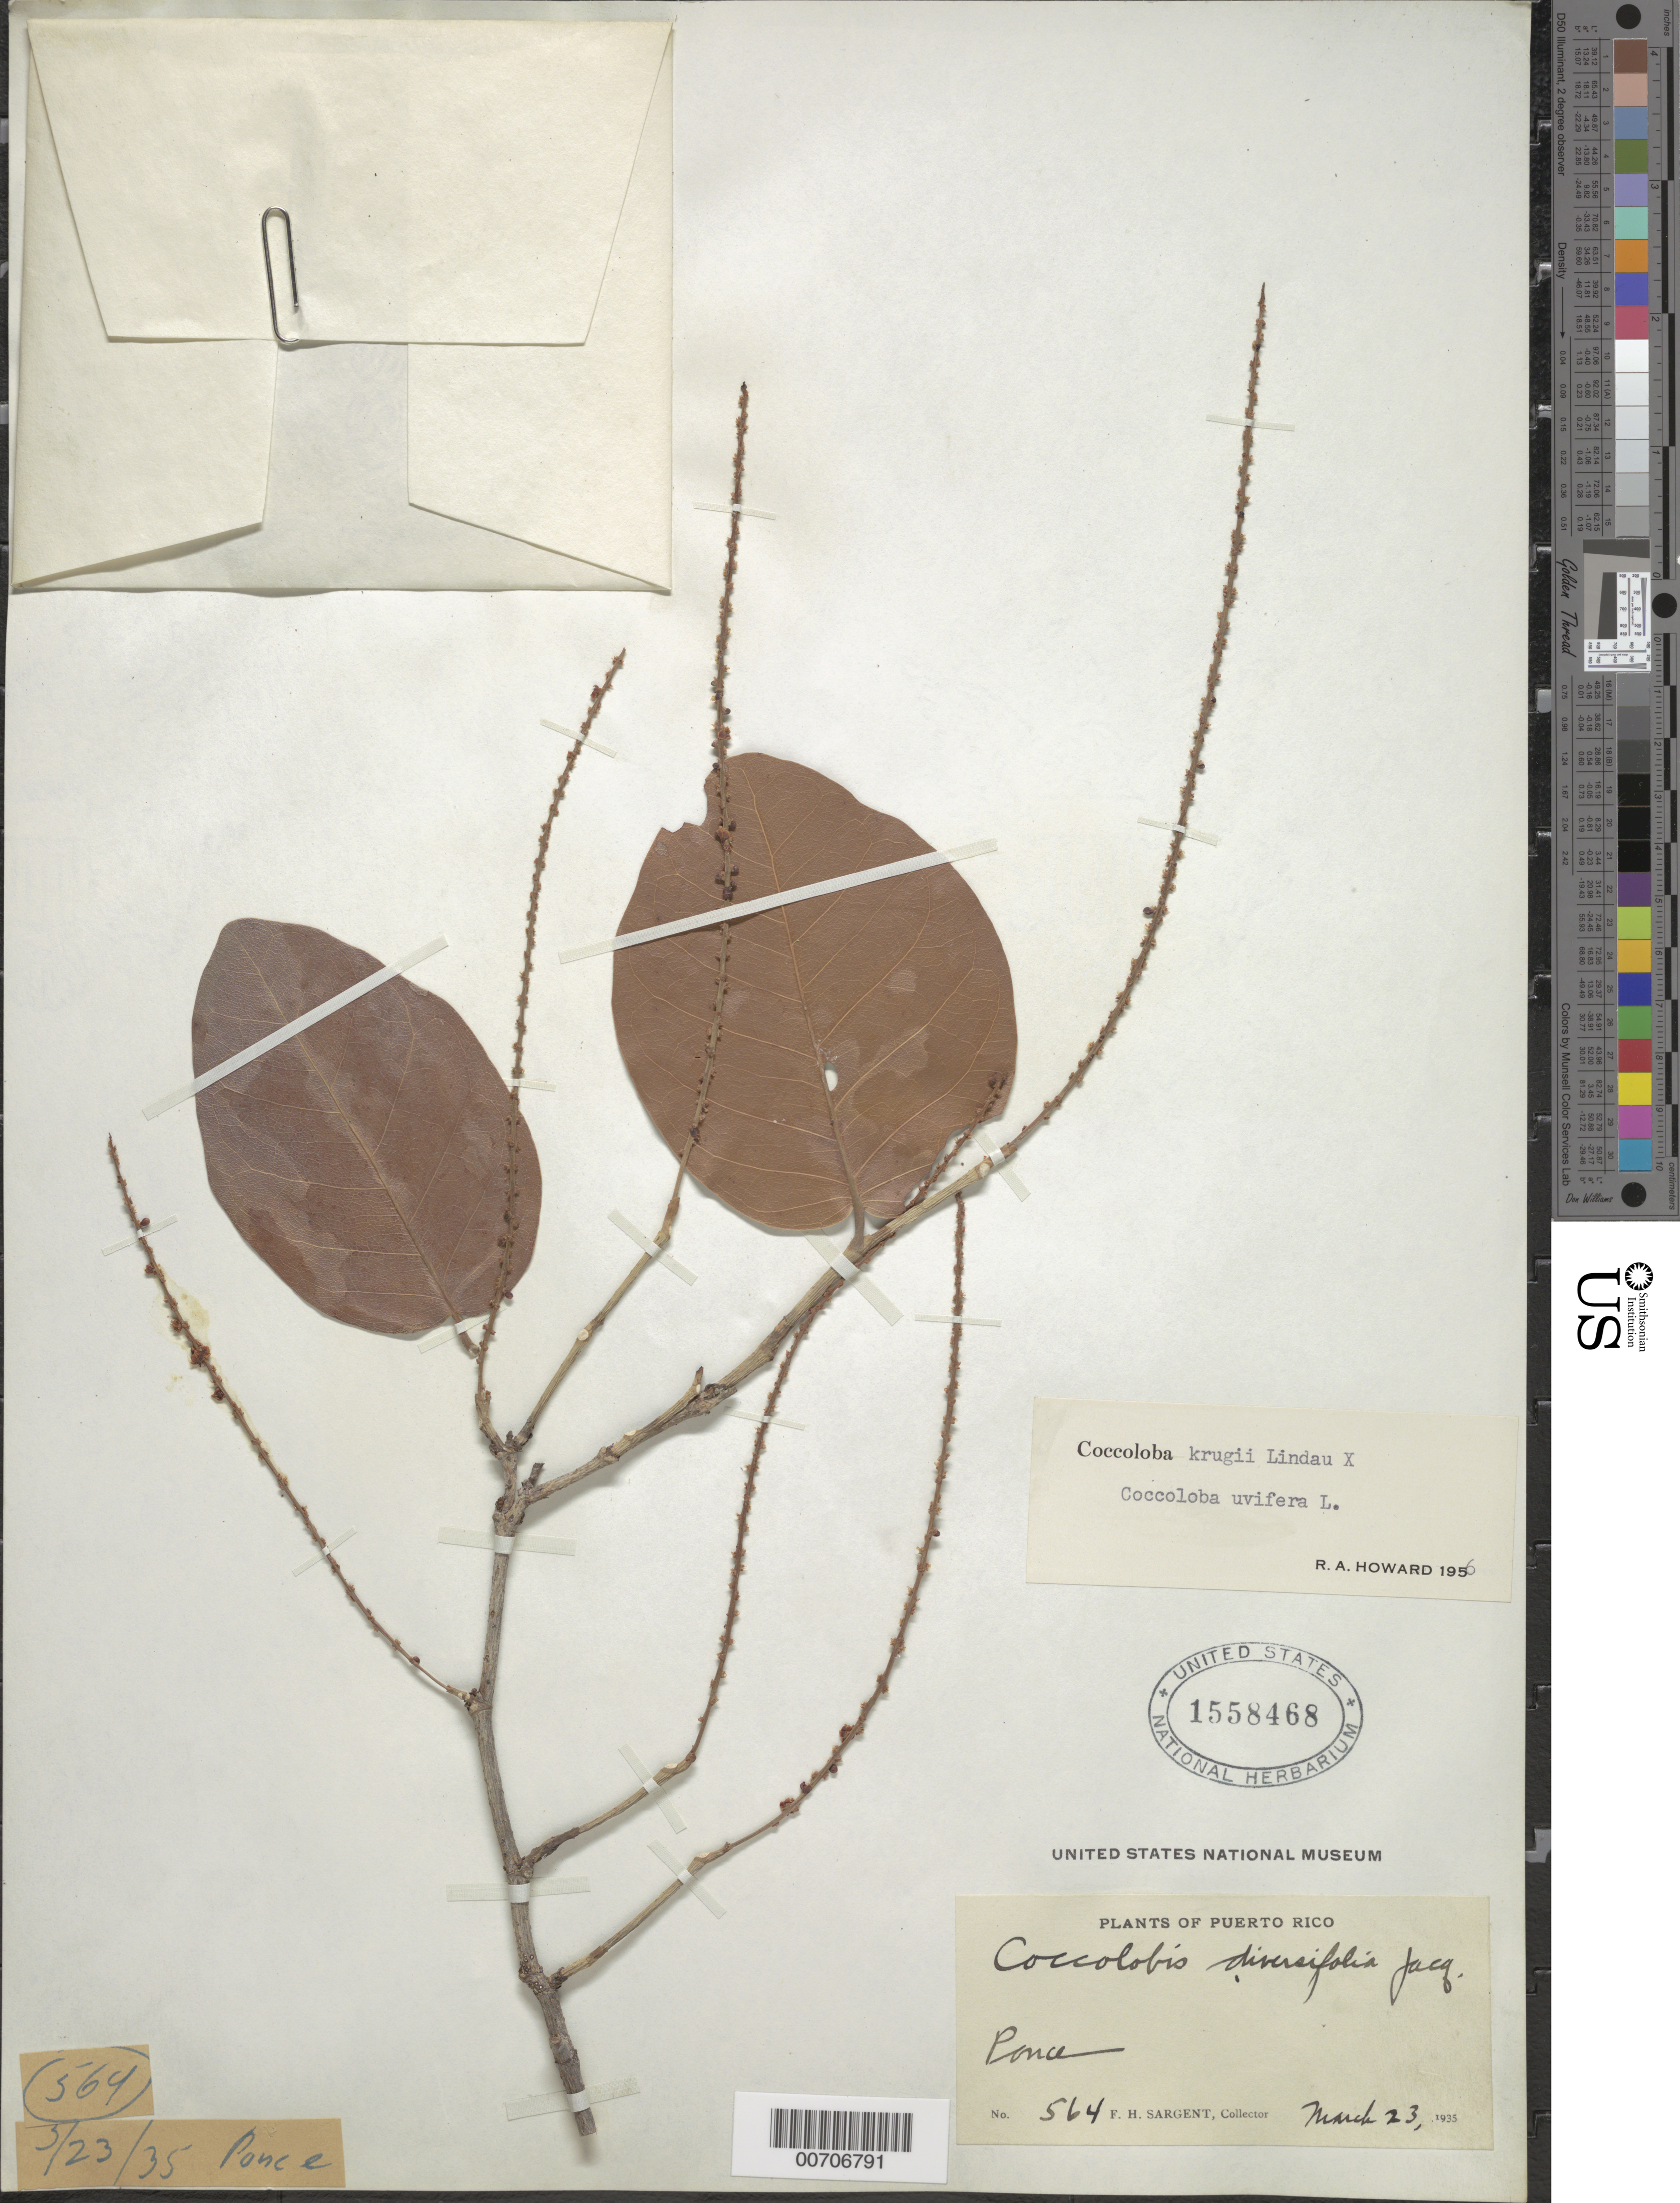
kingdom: Plantae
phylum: Tracheophyta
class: Magnoliopsida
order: Caryophyllales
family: Polygonaceae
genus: Coccoloba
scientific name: Coccoloba x krugii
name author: Lindau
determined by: Howard, R. A.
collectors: F. H. Sargent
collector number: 564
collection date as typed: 23 Mar 1935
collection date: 1935-03-23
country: Puerto Rico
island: Greater Antilles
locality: Ponce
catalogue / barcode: US 1558468